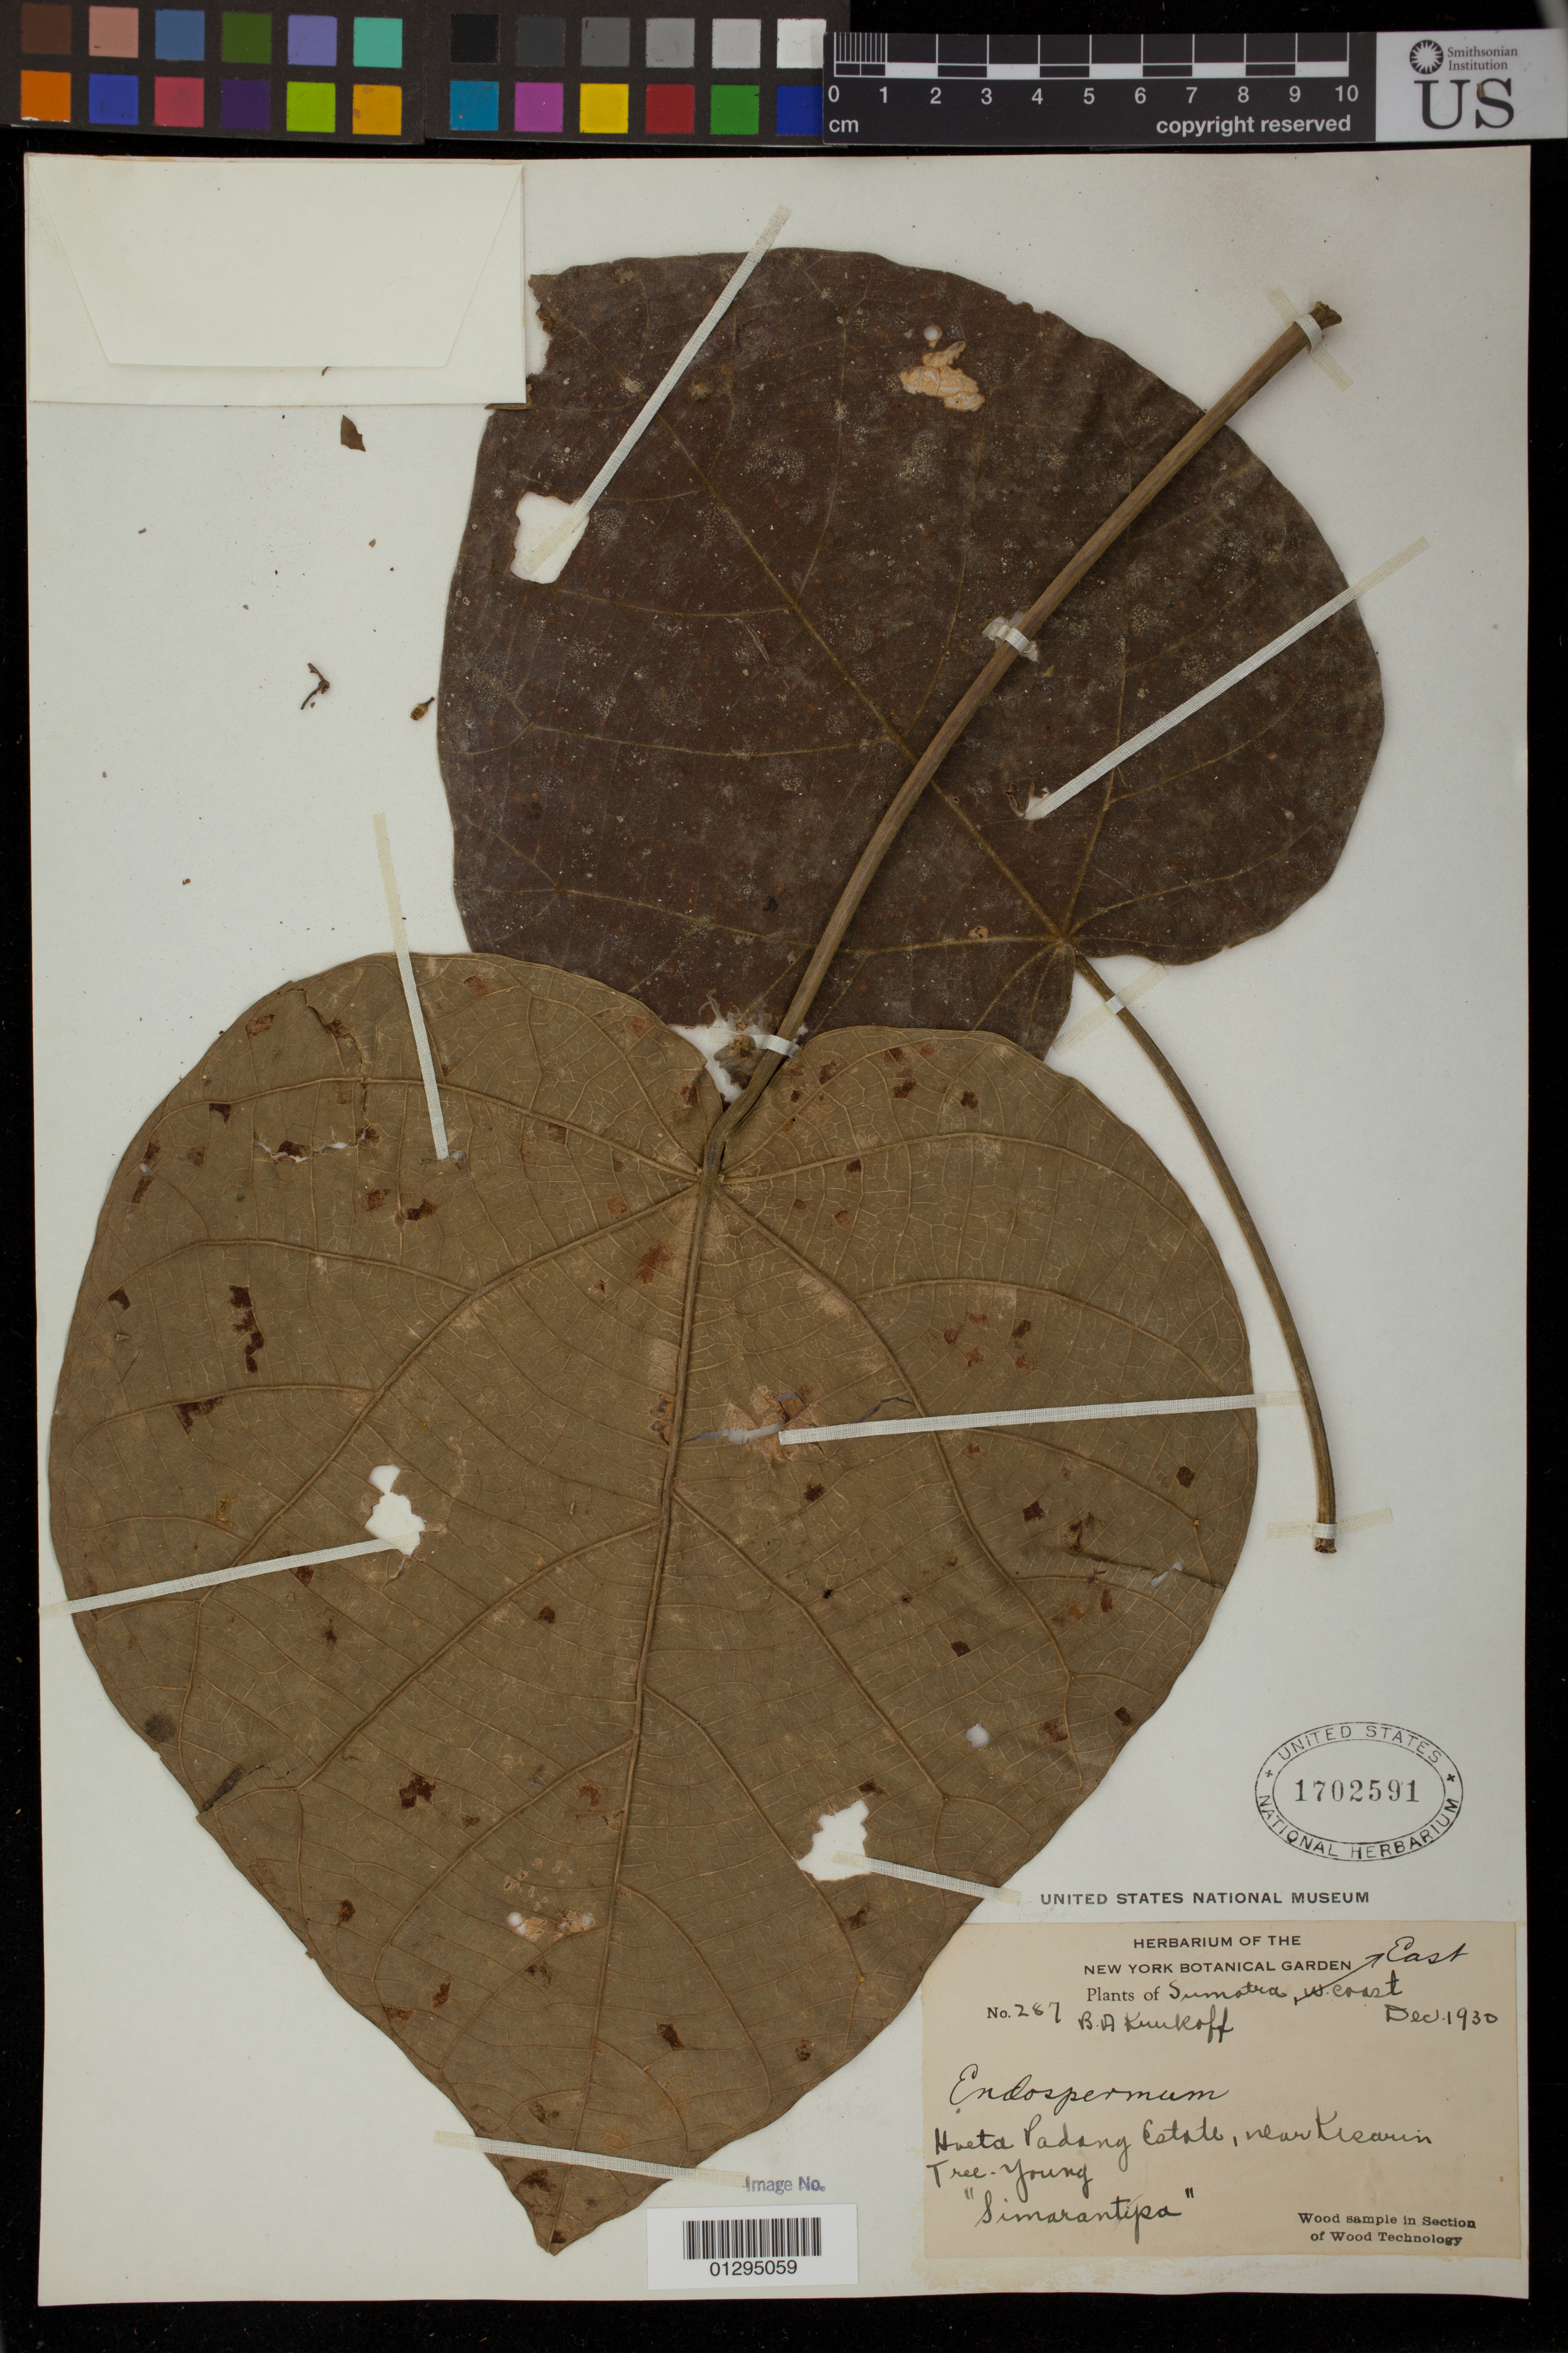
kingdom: Plantae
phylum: Tracheophyta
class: Magnoliopsida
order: Malpighiales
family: Euphorbiaceae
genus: Endospermum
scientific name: Endospermum sp.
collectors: B. A. Krukoff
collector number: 287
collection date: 1930-12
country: Indonesia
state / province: Sumatra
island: Sumatra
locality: Haeta Padang Estate, near Kisarin.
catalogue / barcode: US 1702591